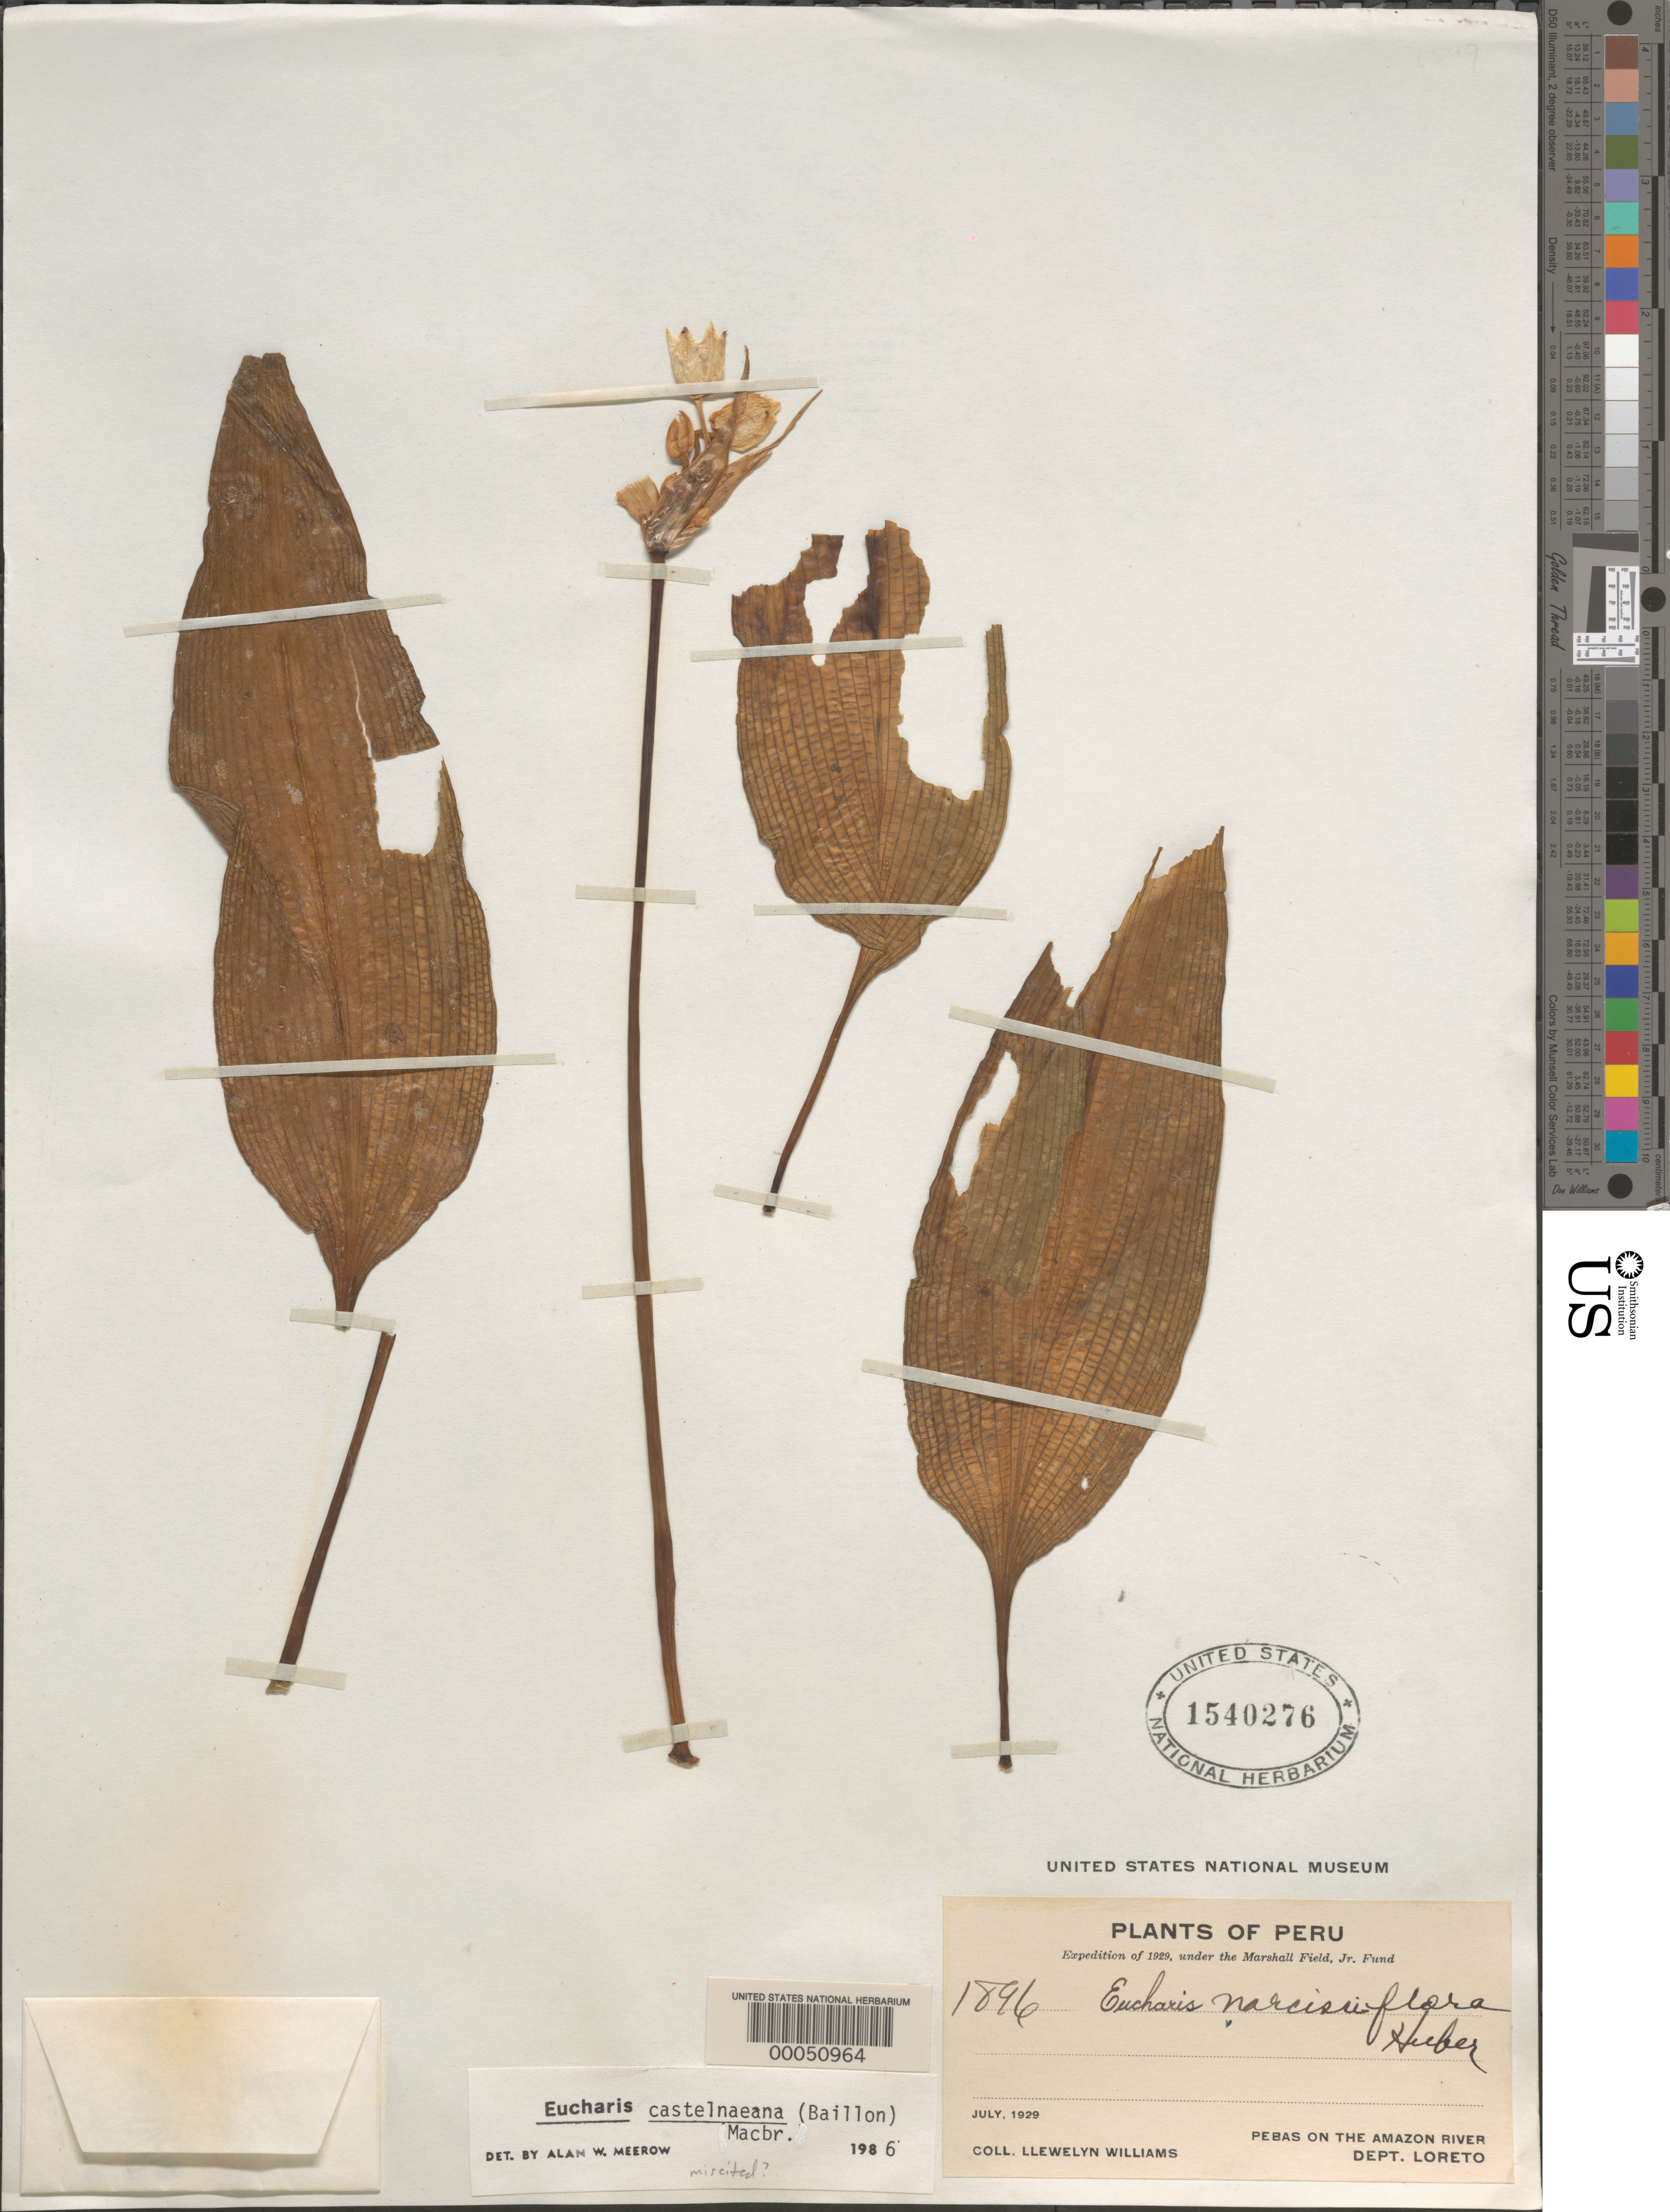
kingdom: Plantae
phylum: Tracheophyta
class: Liliopsida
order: Asparagales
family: Amaryllidaceae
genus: Eucharis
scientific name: Eucharis castelnaeana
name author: (Baill.) J.F. Macbr.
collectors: Ll. Williams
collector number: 1896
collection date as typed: Jul 1929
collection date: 1929-07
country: Peru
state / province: Loreto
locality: Pebas on the amazon river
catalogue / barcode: US 1540276